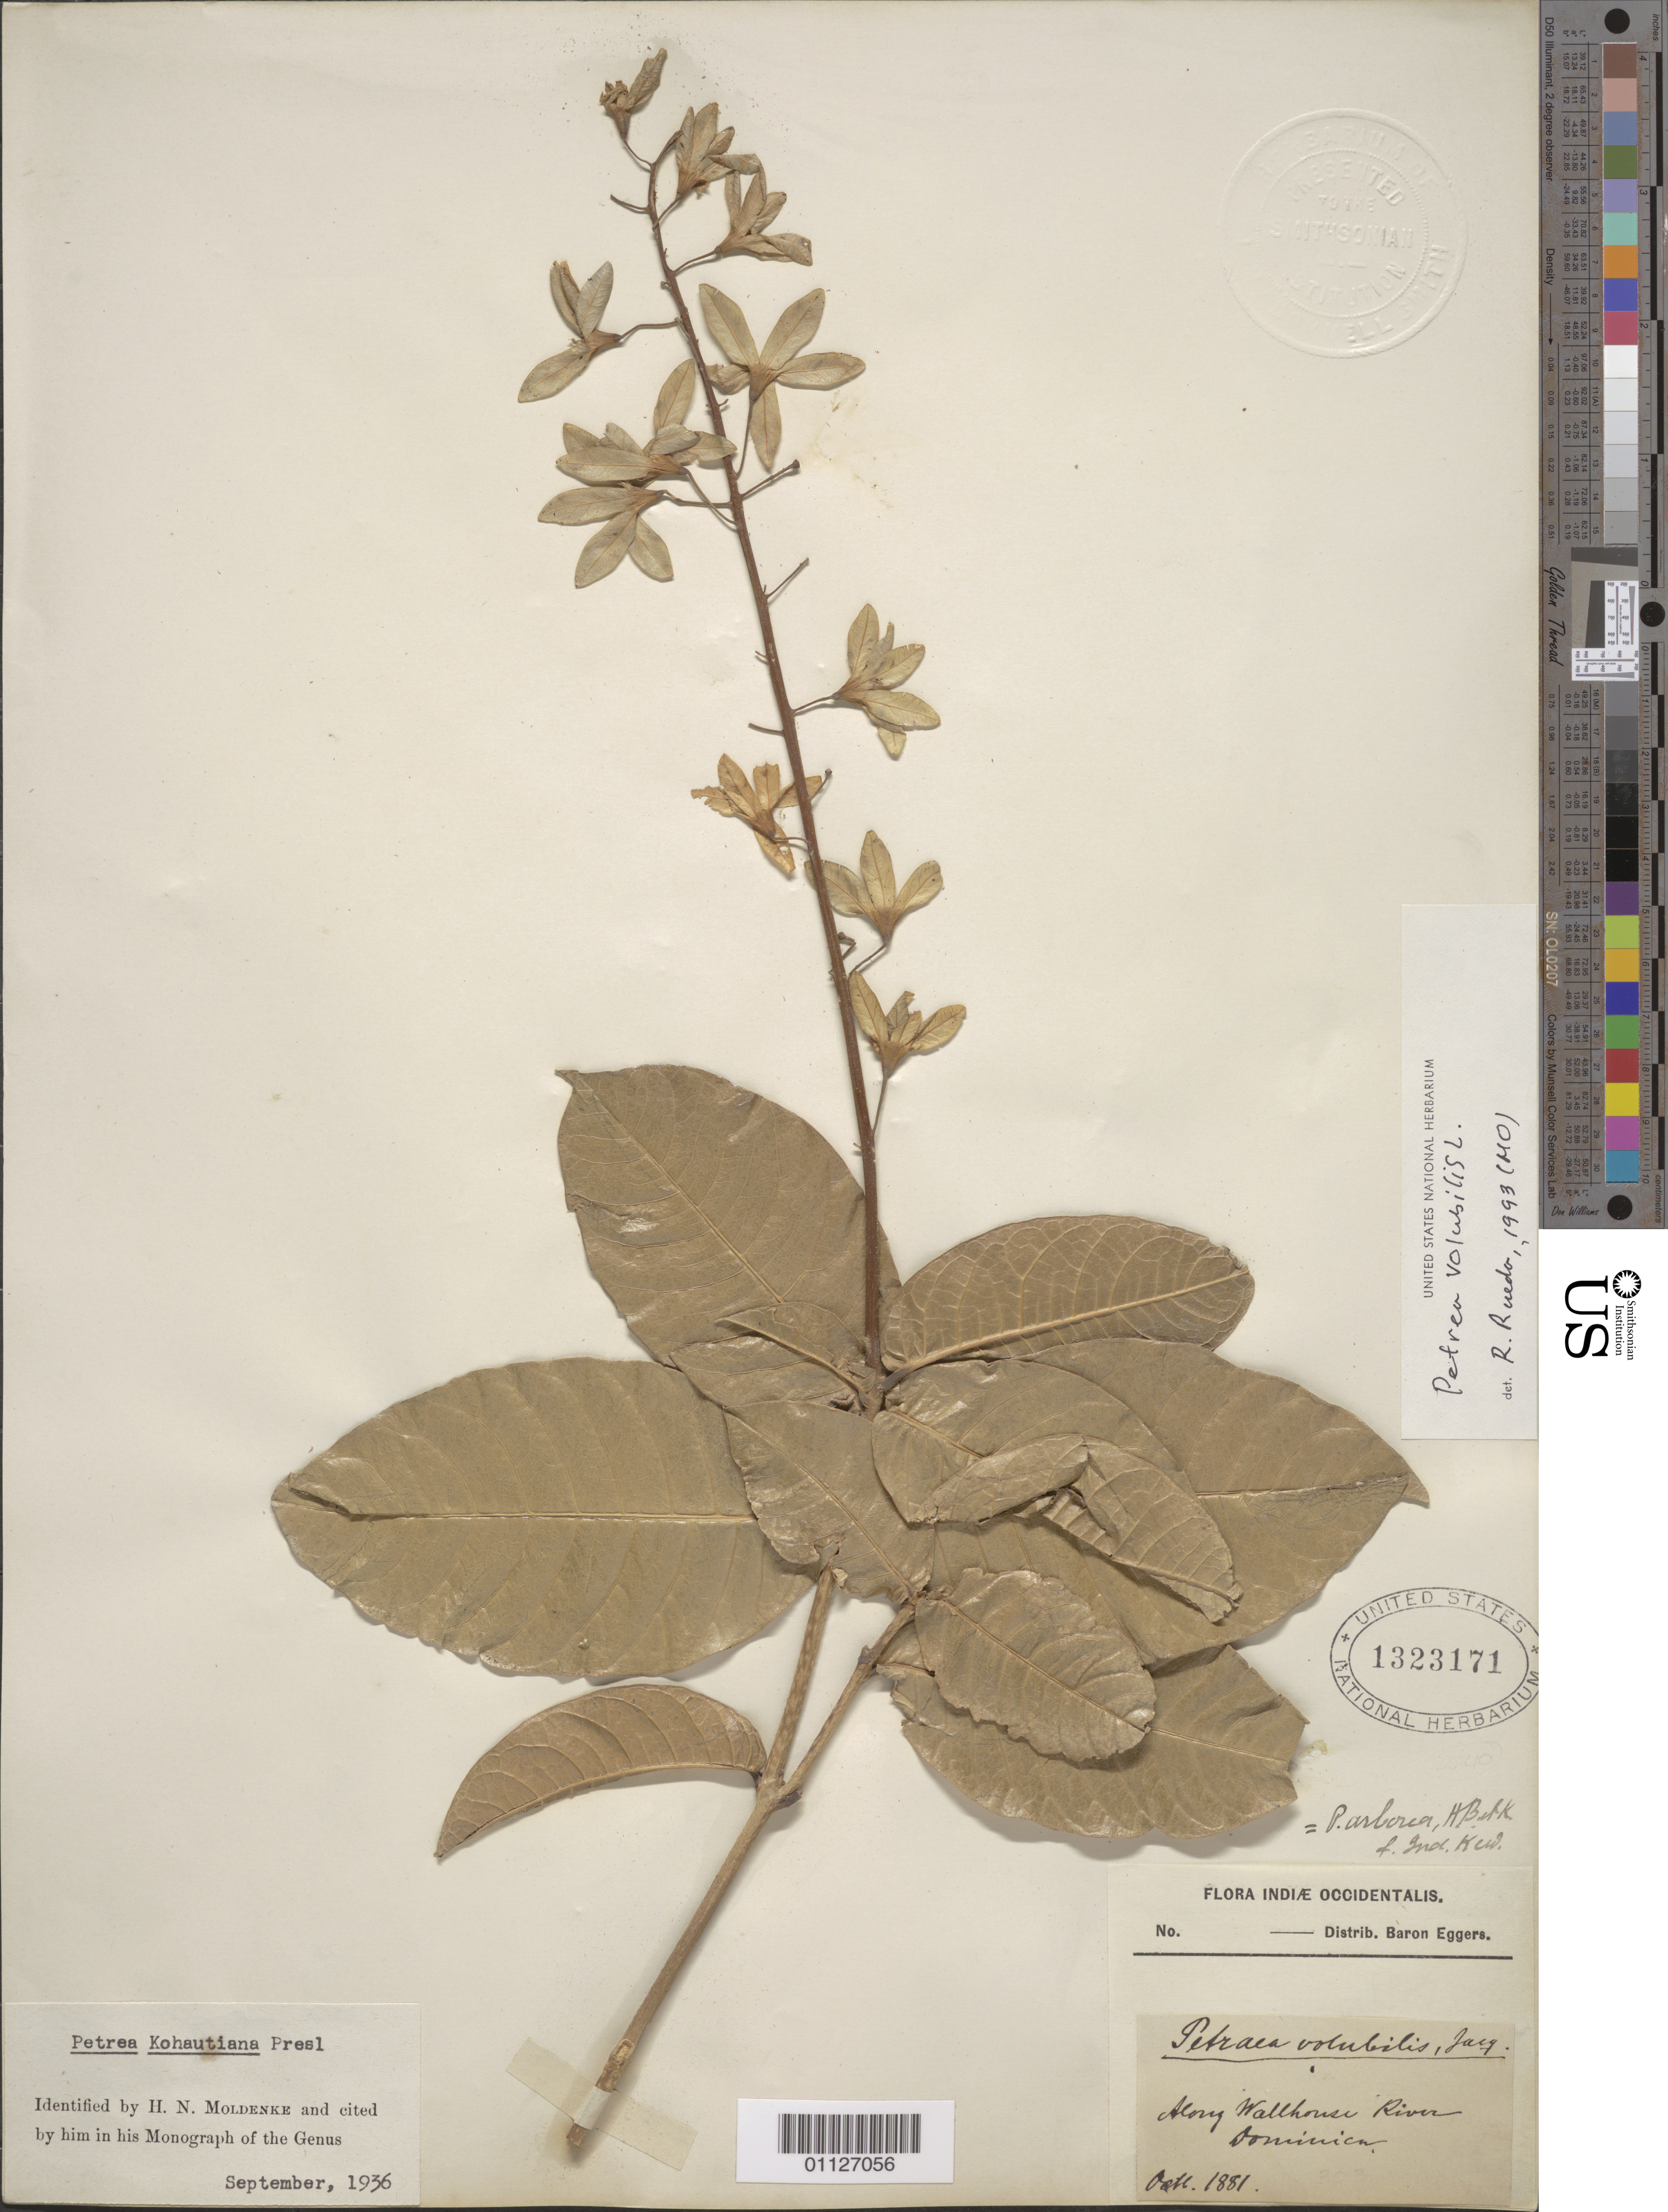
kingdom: Plantae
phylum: Tracheophyta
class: Magnoliopsida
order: Lamiales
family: Verbenaceae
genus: Petrea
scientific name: Petrea volubilis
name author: L.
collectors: H. F. A. von Eggers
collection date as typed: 01 Oct 1881 to 31 Oct 1881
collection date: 1881-10-01/1881-10-31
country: Dominica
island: Dominica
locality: Along Wallhouse River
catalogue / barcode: US 1323171